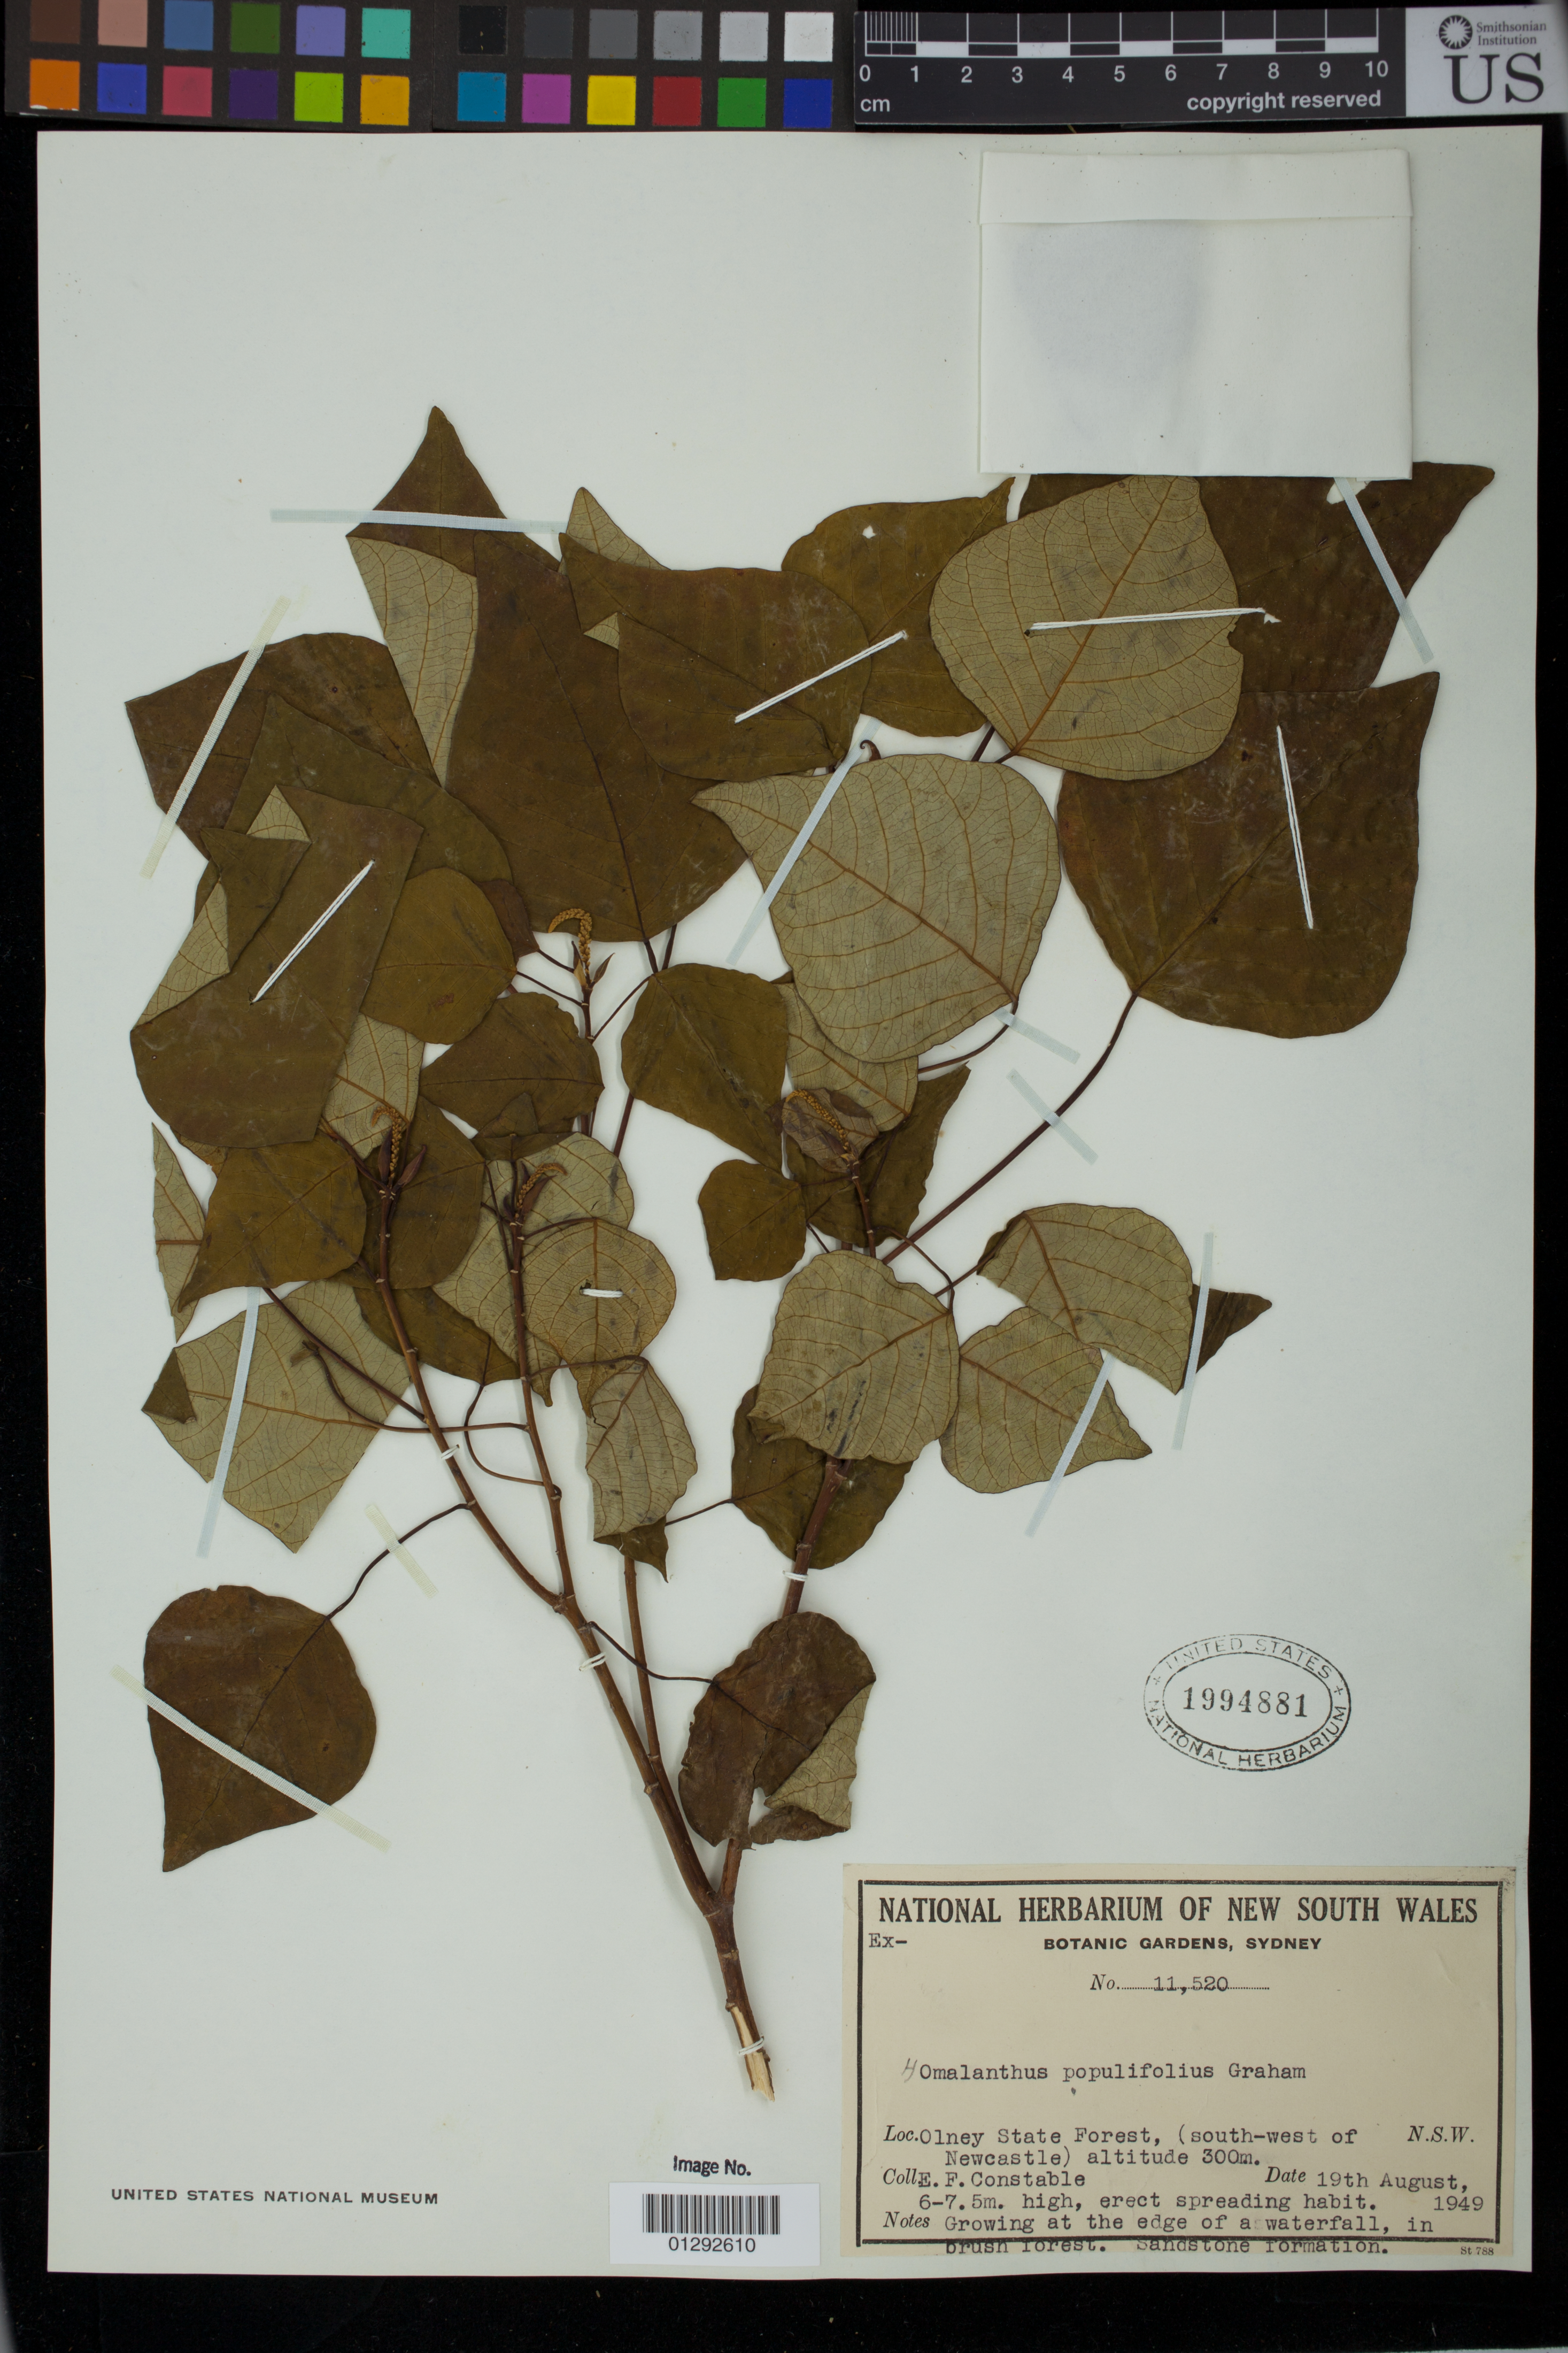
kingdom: Plantae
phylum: Tracheophyta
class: Magnoliopsida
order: Malpighiales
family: Euphorbiaceae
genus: Homalanthus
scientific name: Homalanthus populifolius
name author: Graham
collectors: E. F. Constable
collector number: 11520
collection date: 1949-08-19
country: Australia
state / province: New South Wales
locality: Olney State Forest, (south-west of Newcastle).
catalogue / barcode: US 1994881